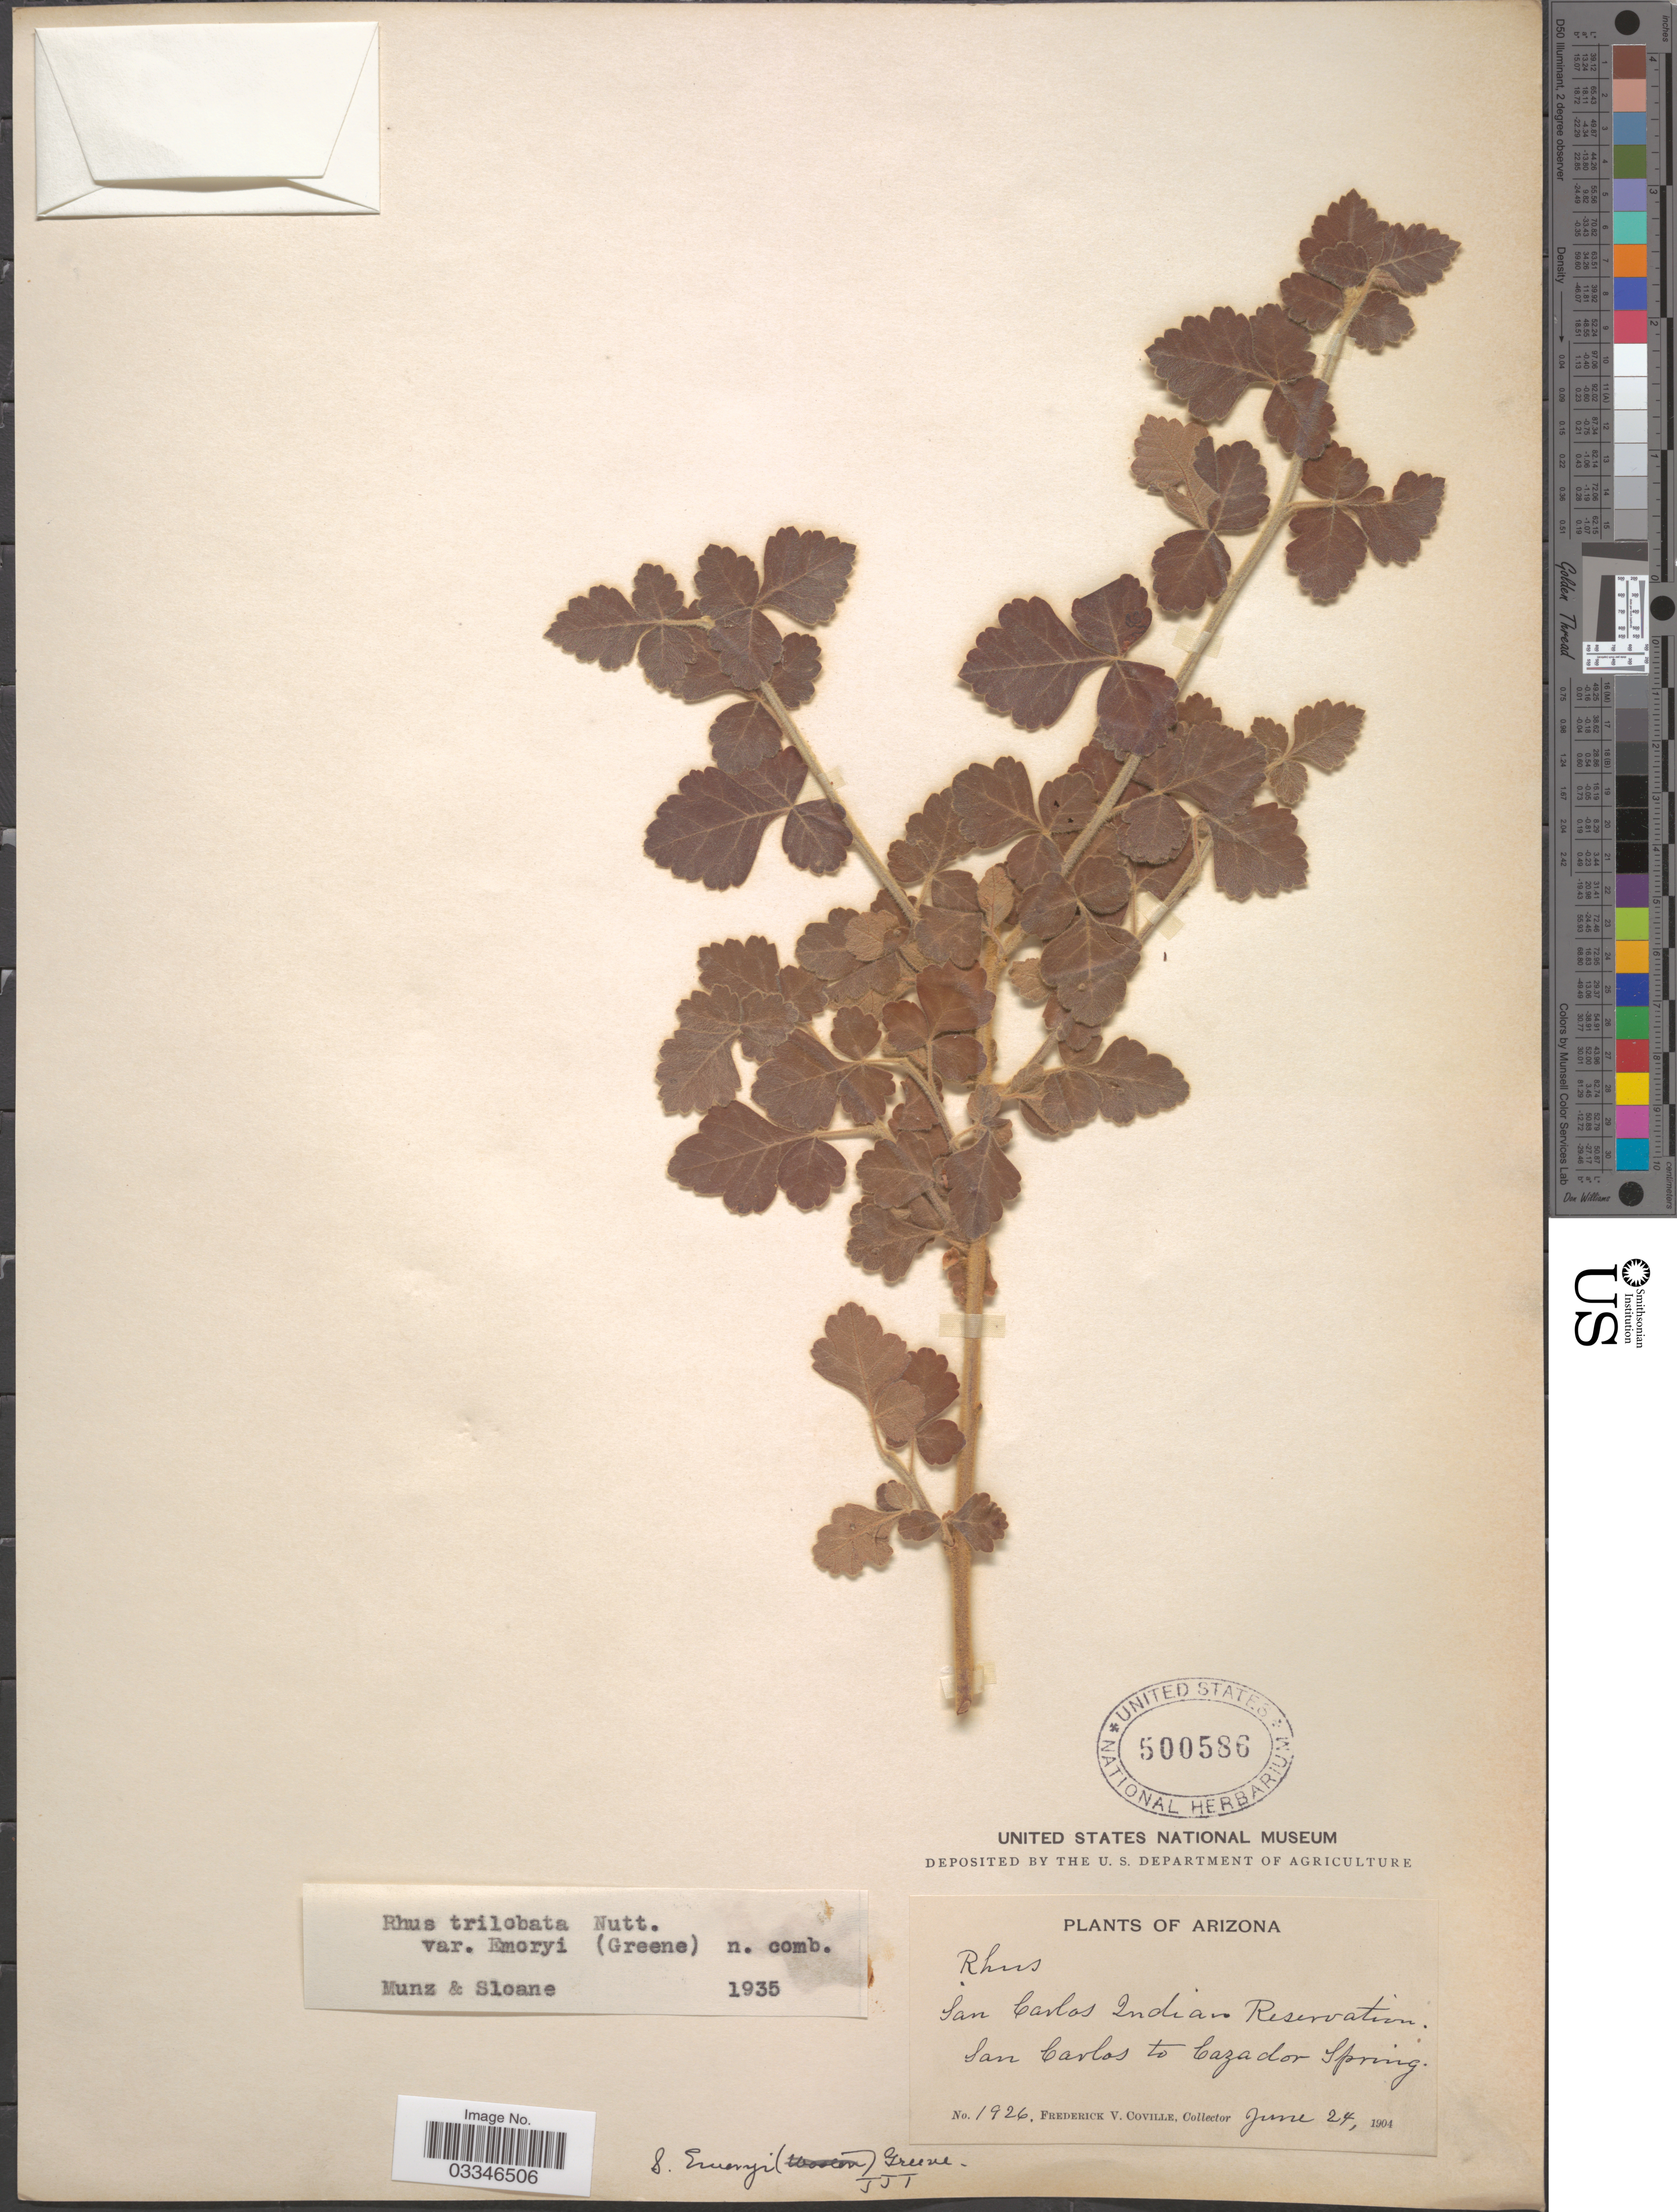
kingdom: Plantae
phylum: Tracheophyta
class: Magnoliopsida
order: Sapindales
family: Anacardiaceae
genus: Rhus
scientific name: Rhus trilobata var. pilosissima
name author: Engl.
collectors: F. V. Coville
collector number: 1926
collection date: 1904-06-24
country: United States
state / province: Arizona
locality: San Carlos Indian Reservation, San Carlos to Cazador Spring.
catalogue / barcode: US 500586